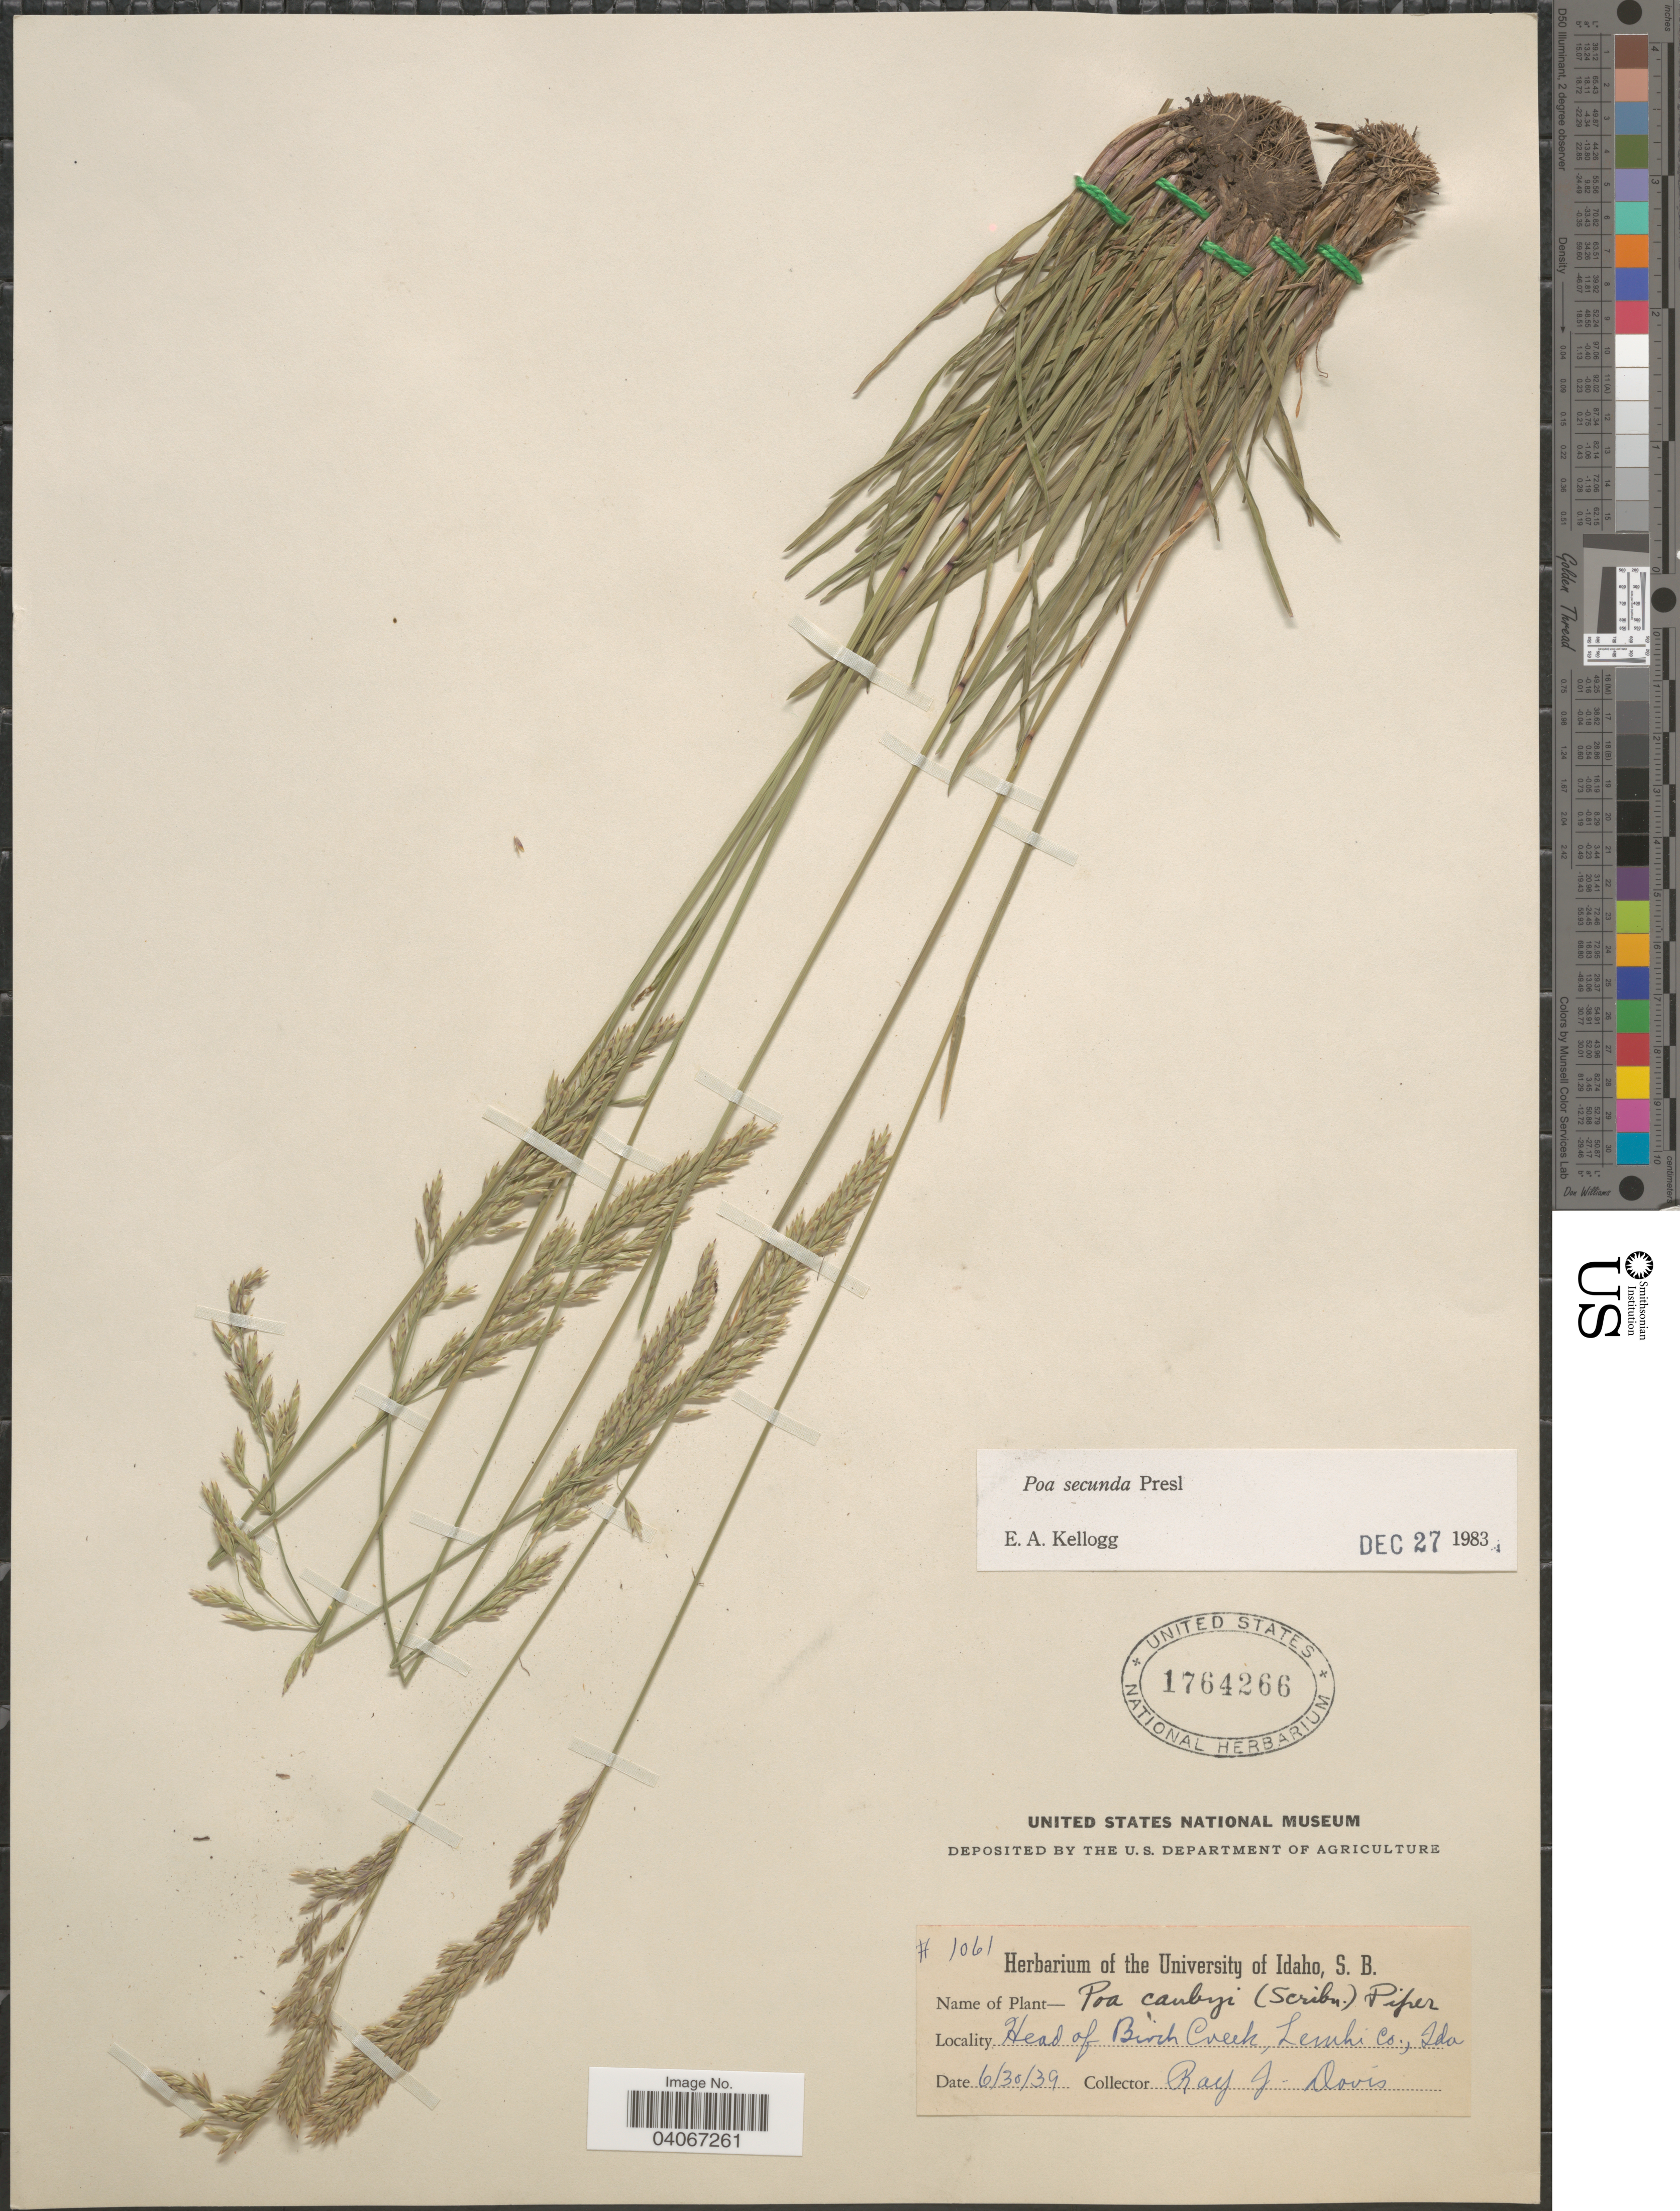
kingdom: Plantae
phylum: Tracheophyta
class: Liliopsida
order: Poales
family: Poaceae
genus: Poa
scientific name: Poa secunda subsp. secunda var. secunda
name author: J. Presl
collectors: R. Davis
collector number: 1061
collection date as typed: Transcribed d/m/y: 30/6/39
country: United States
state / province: Idaho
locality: Head of Birch Creek, Lemhi Co.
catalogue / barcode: US 1764266